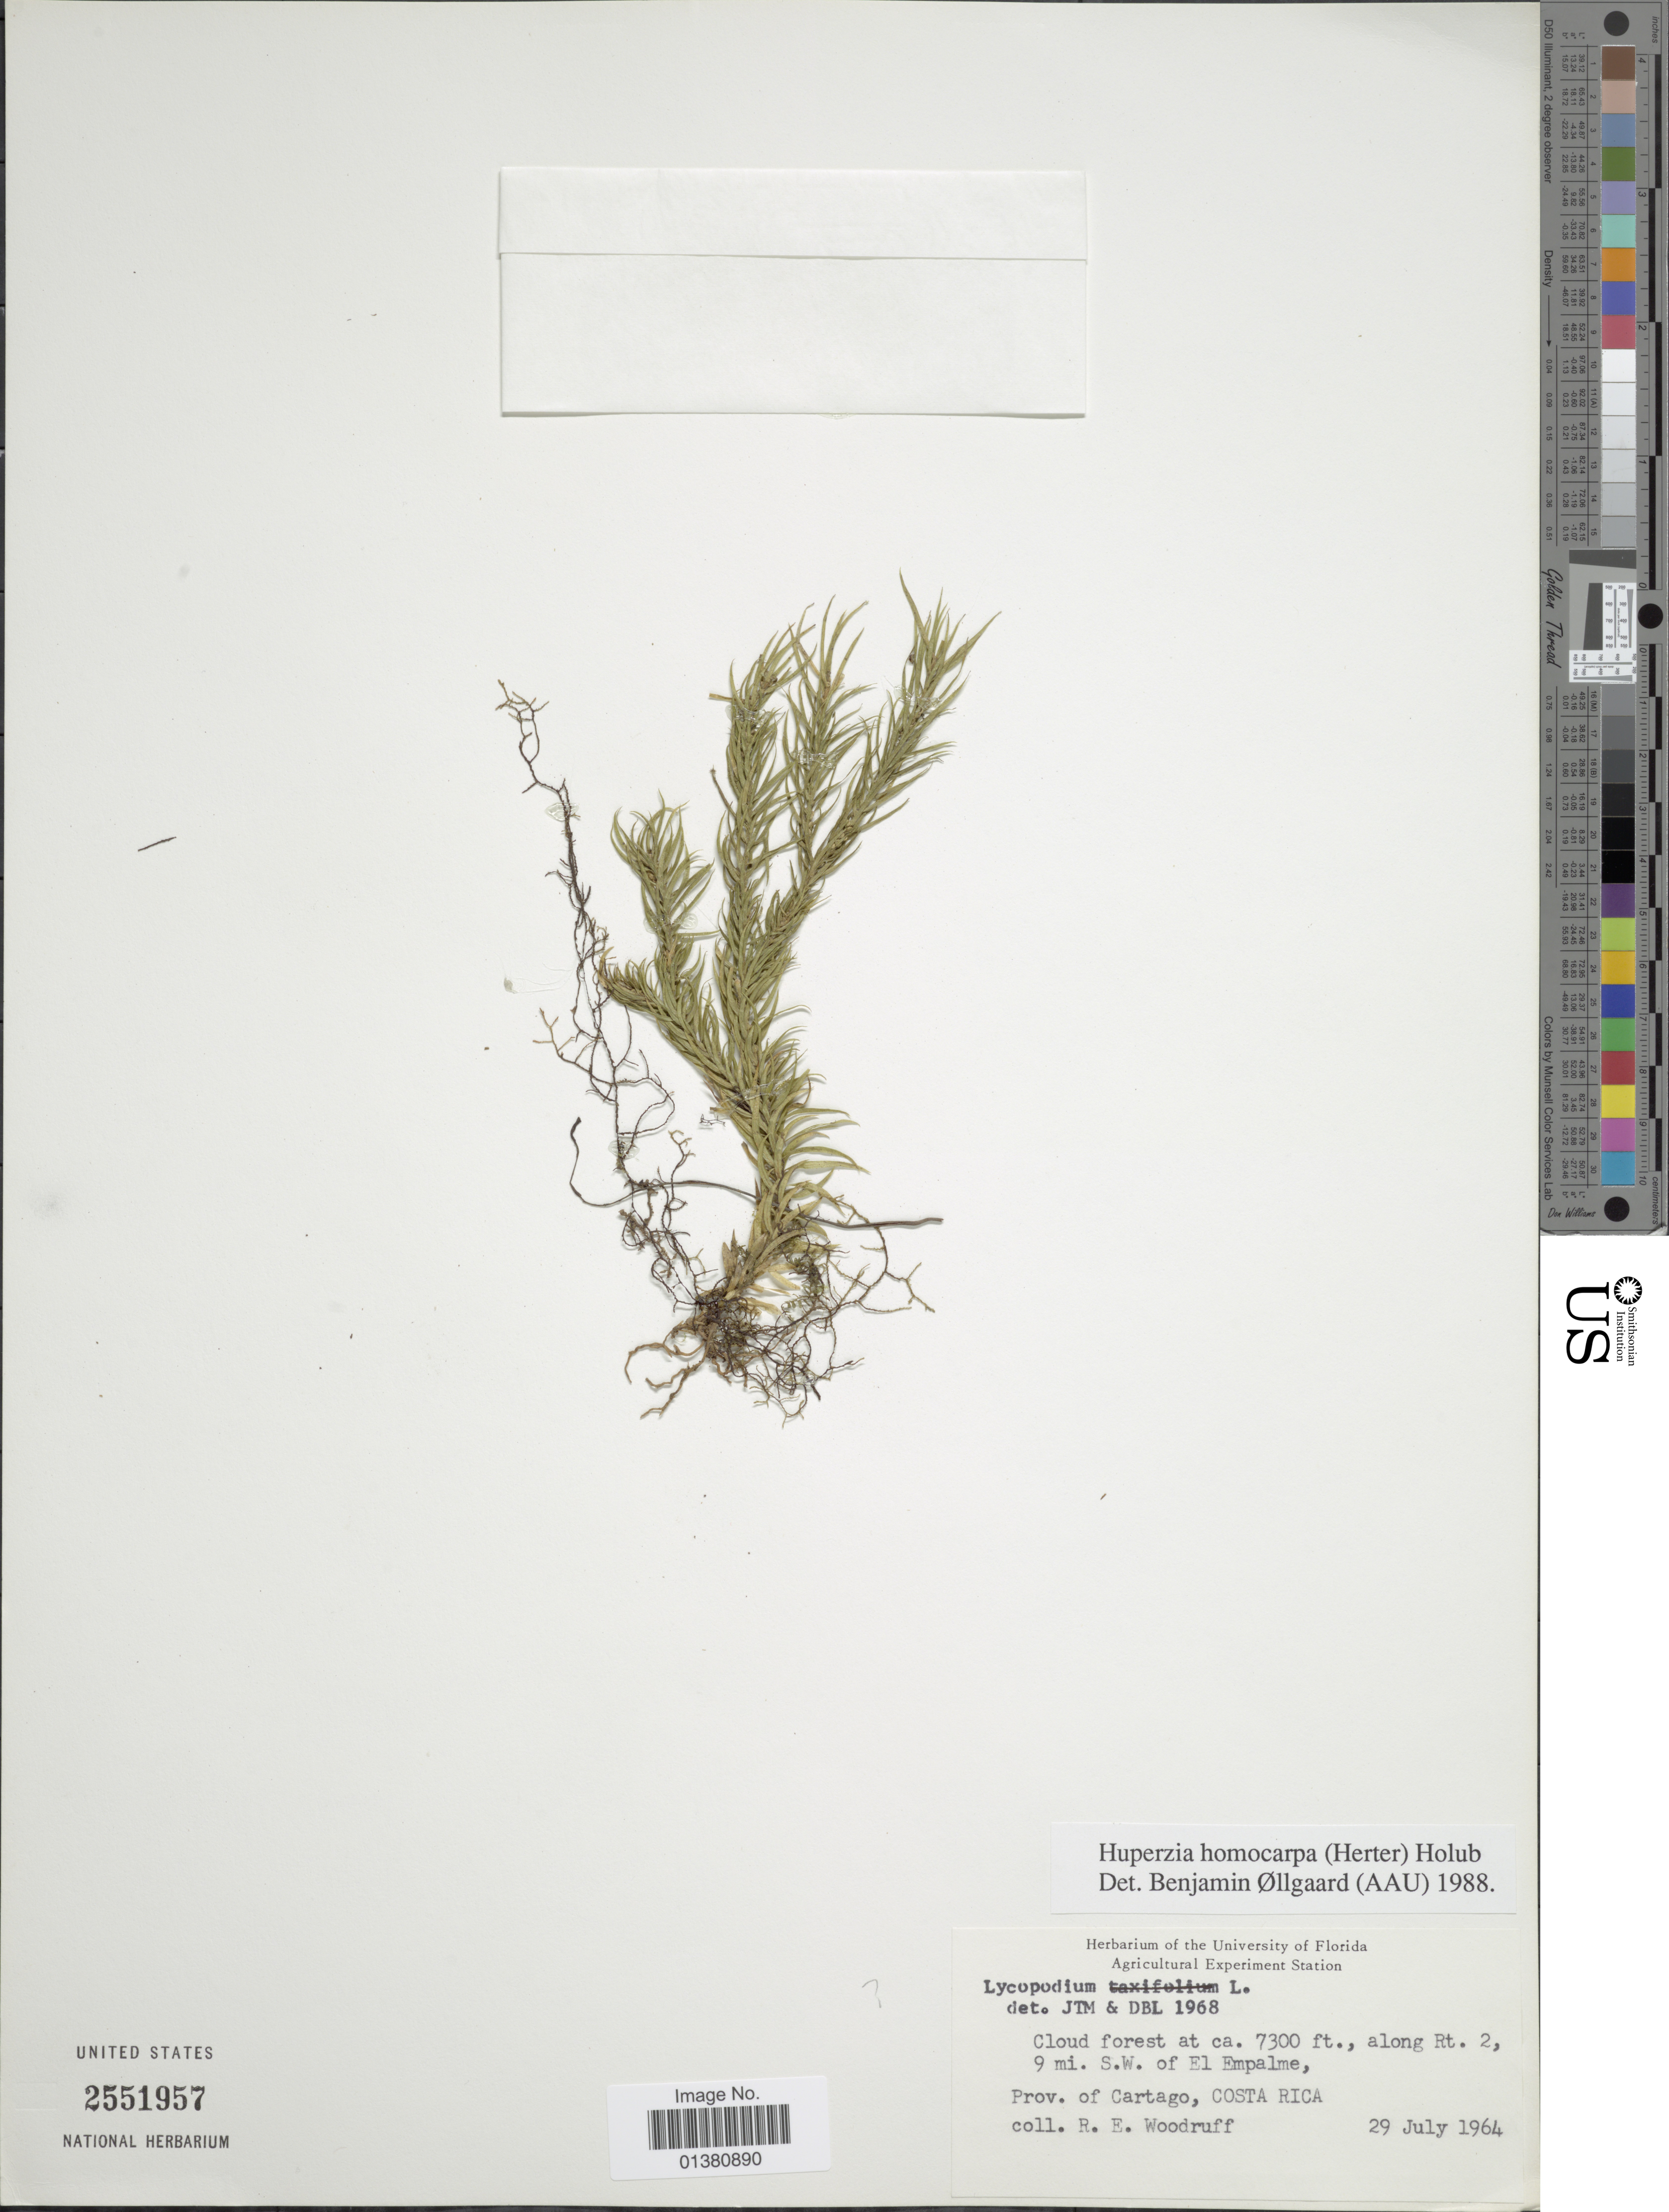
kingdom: Plantae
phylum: Tracheophyta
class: Lycopodiopsida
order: Lycopodiales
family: Lycopodiaceae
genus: Phlegmariurus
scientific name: Phlegmariurus homocarpus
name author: (Herter) B. Øllg.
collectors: R. Woodruff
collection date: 1964-07-29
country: Costa Rica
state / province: Cartago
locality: Cloud forest, along Rt. 2, 9 mi S.W. of Empalme, Prov. of Catago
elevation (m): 2225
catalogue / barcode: US 2551957